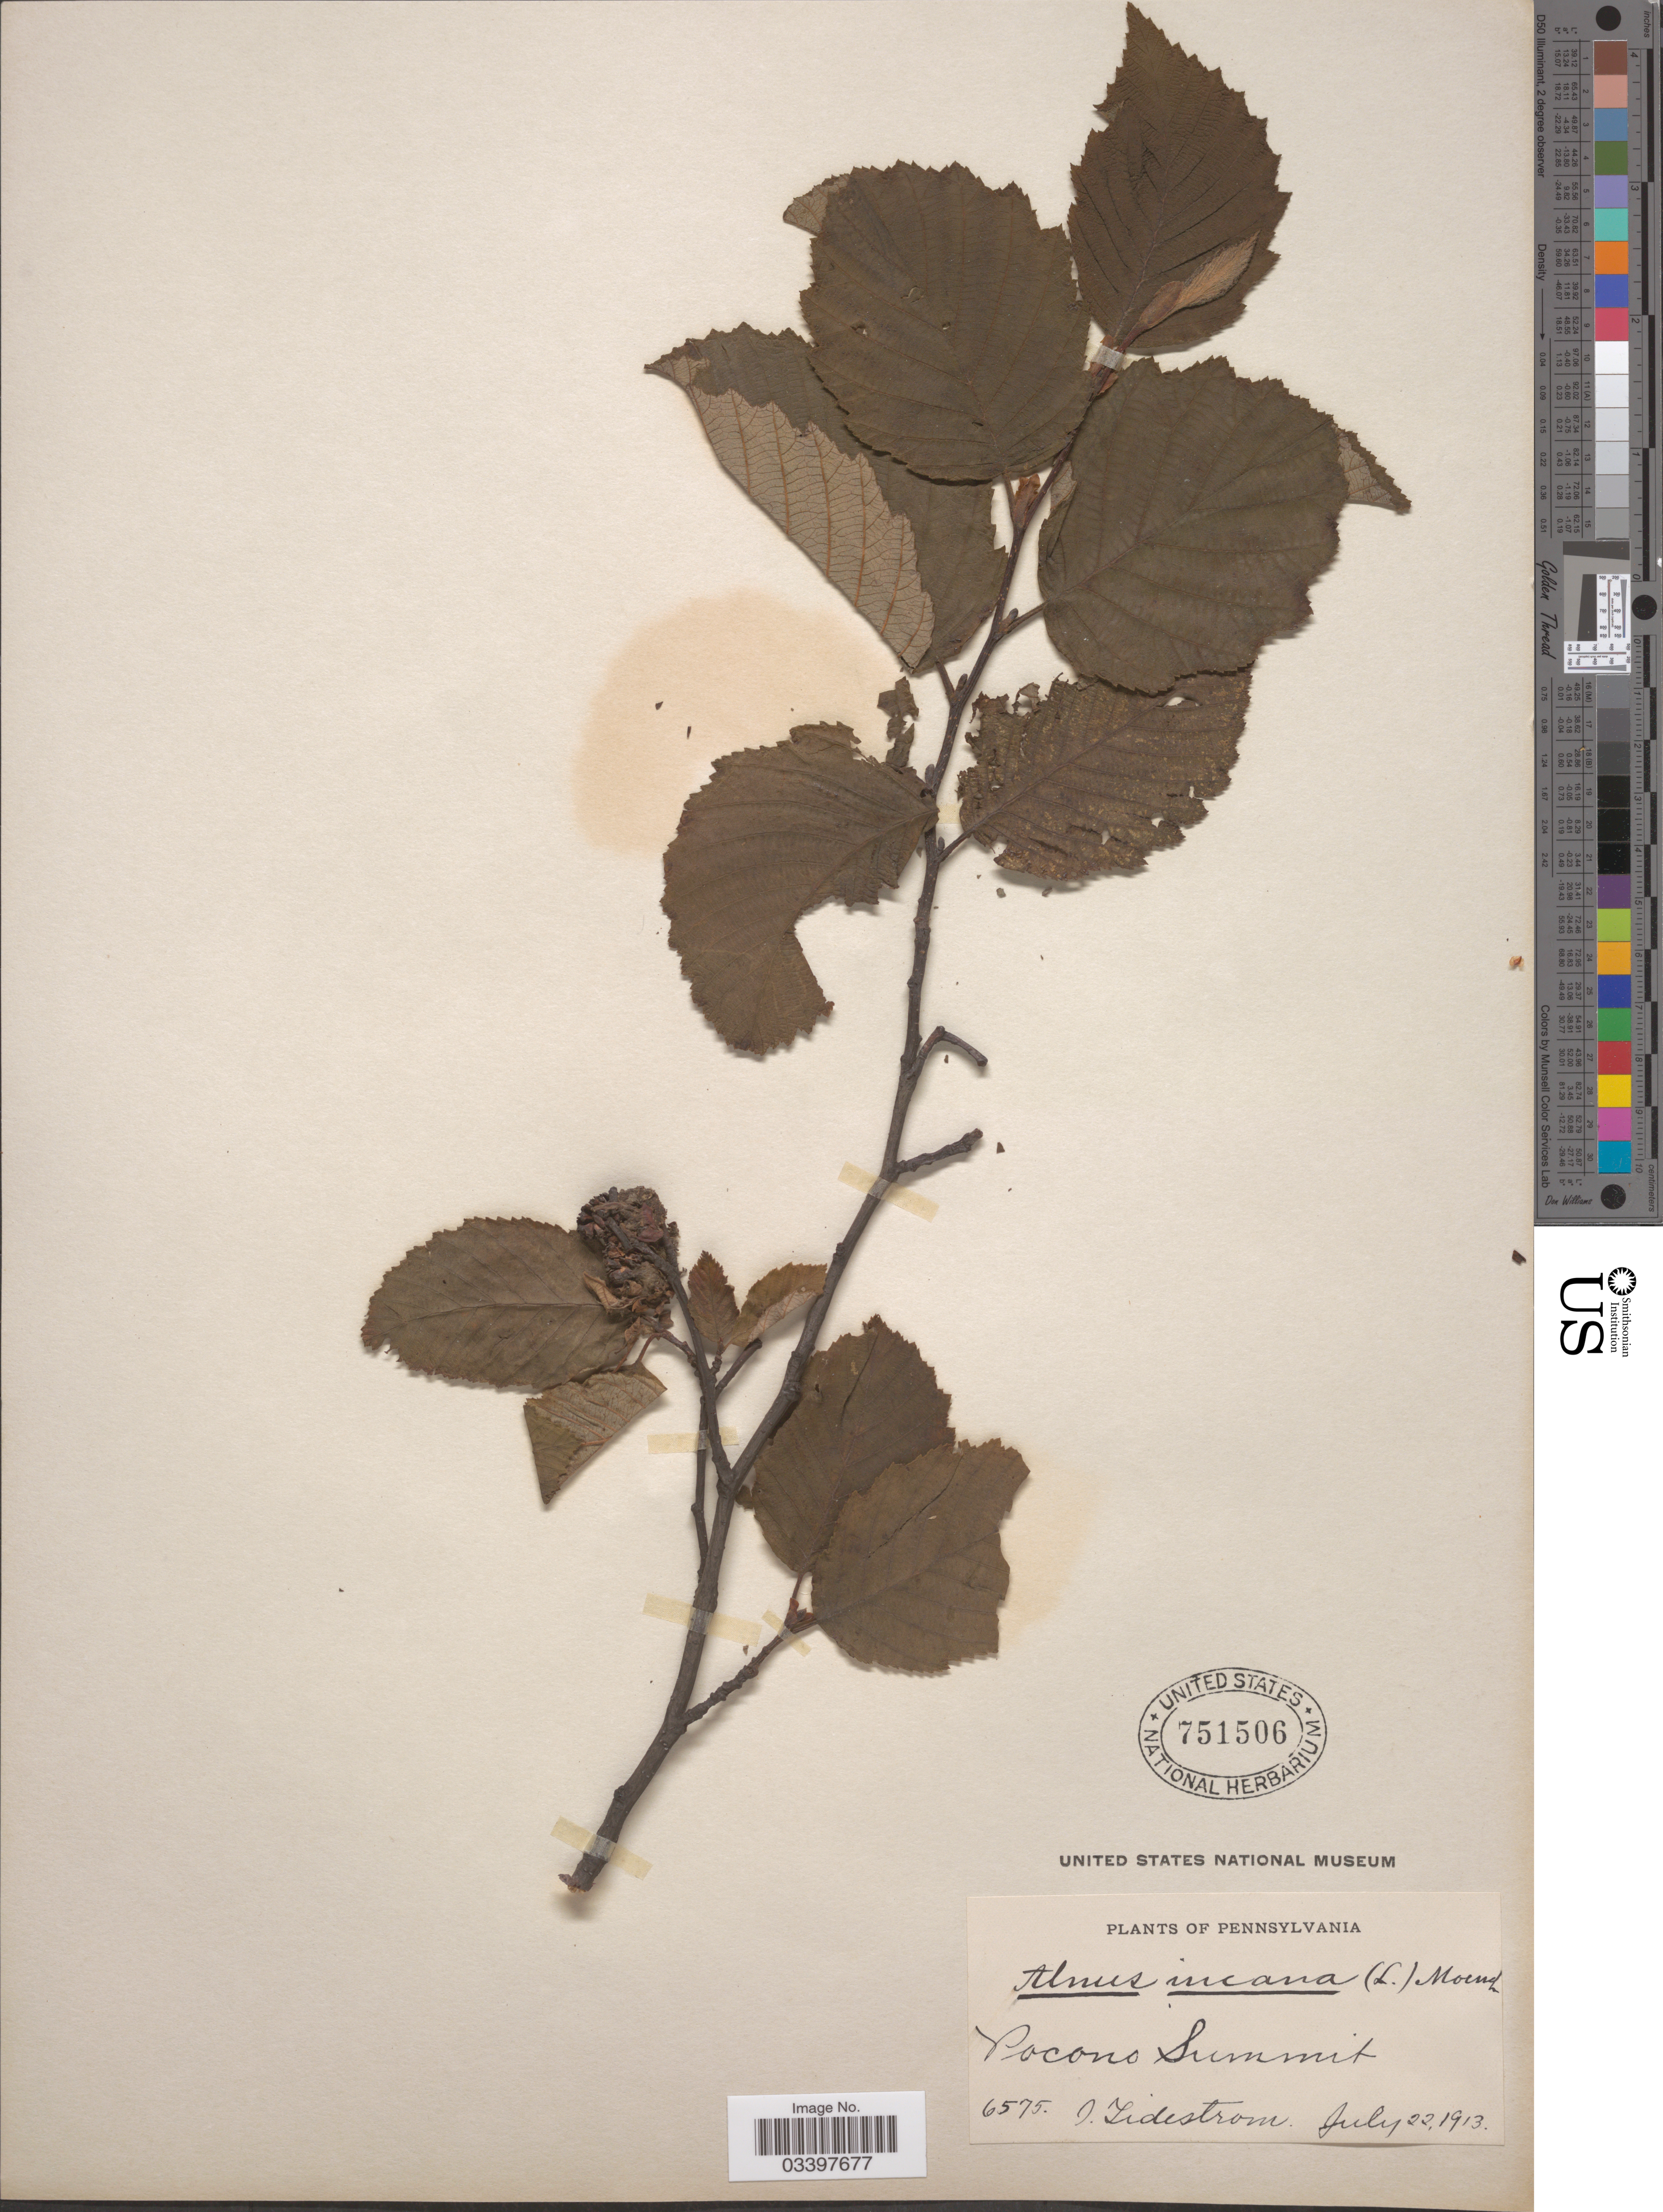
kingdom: Plantae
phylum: Tracheophyta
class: Magnoliopsida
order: Fagales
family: Betulaceae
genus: Alnus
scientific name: Alnus incana subsp. rugosa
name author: (Du Roi) R.T. Clausen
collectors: I. F. Tidestrom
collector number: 6575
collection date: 1913-07-22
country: United States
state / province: Pennsylvania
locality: Pocono Summit.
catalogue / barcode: US 751506